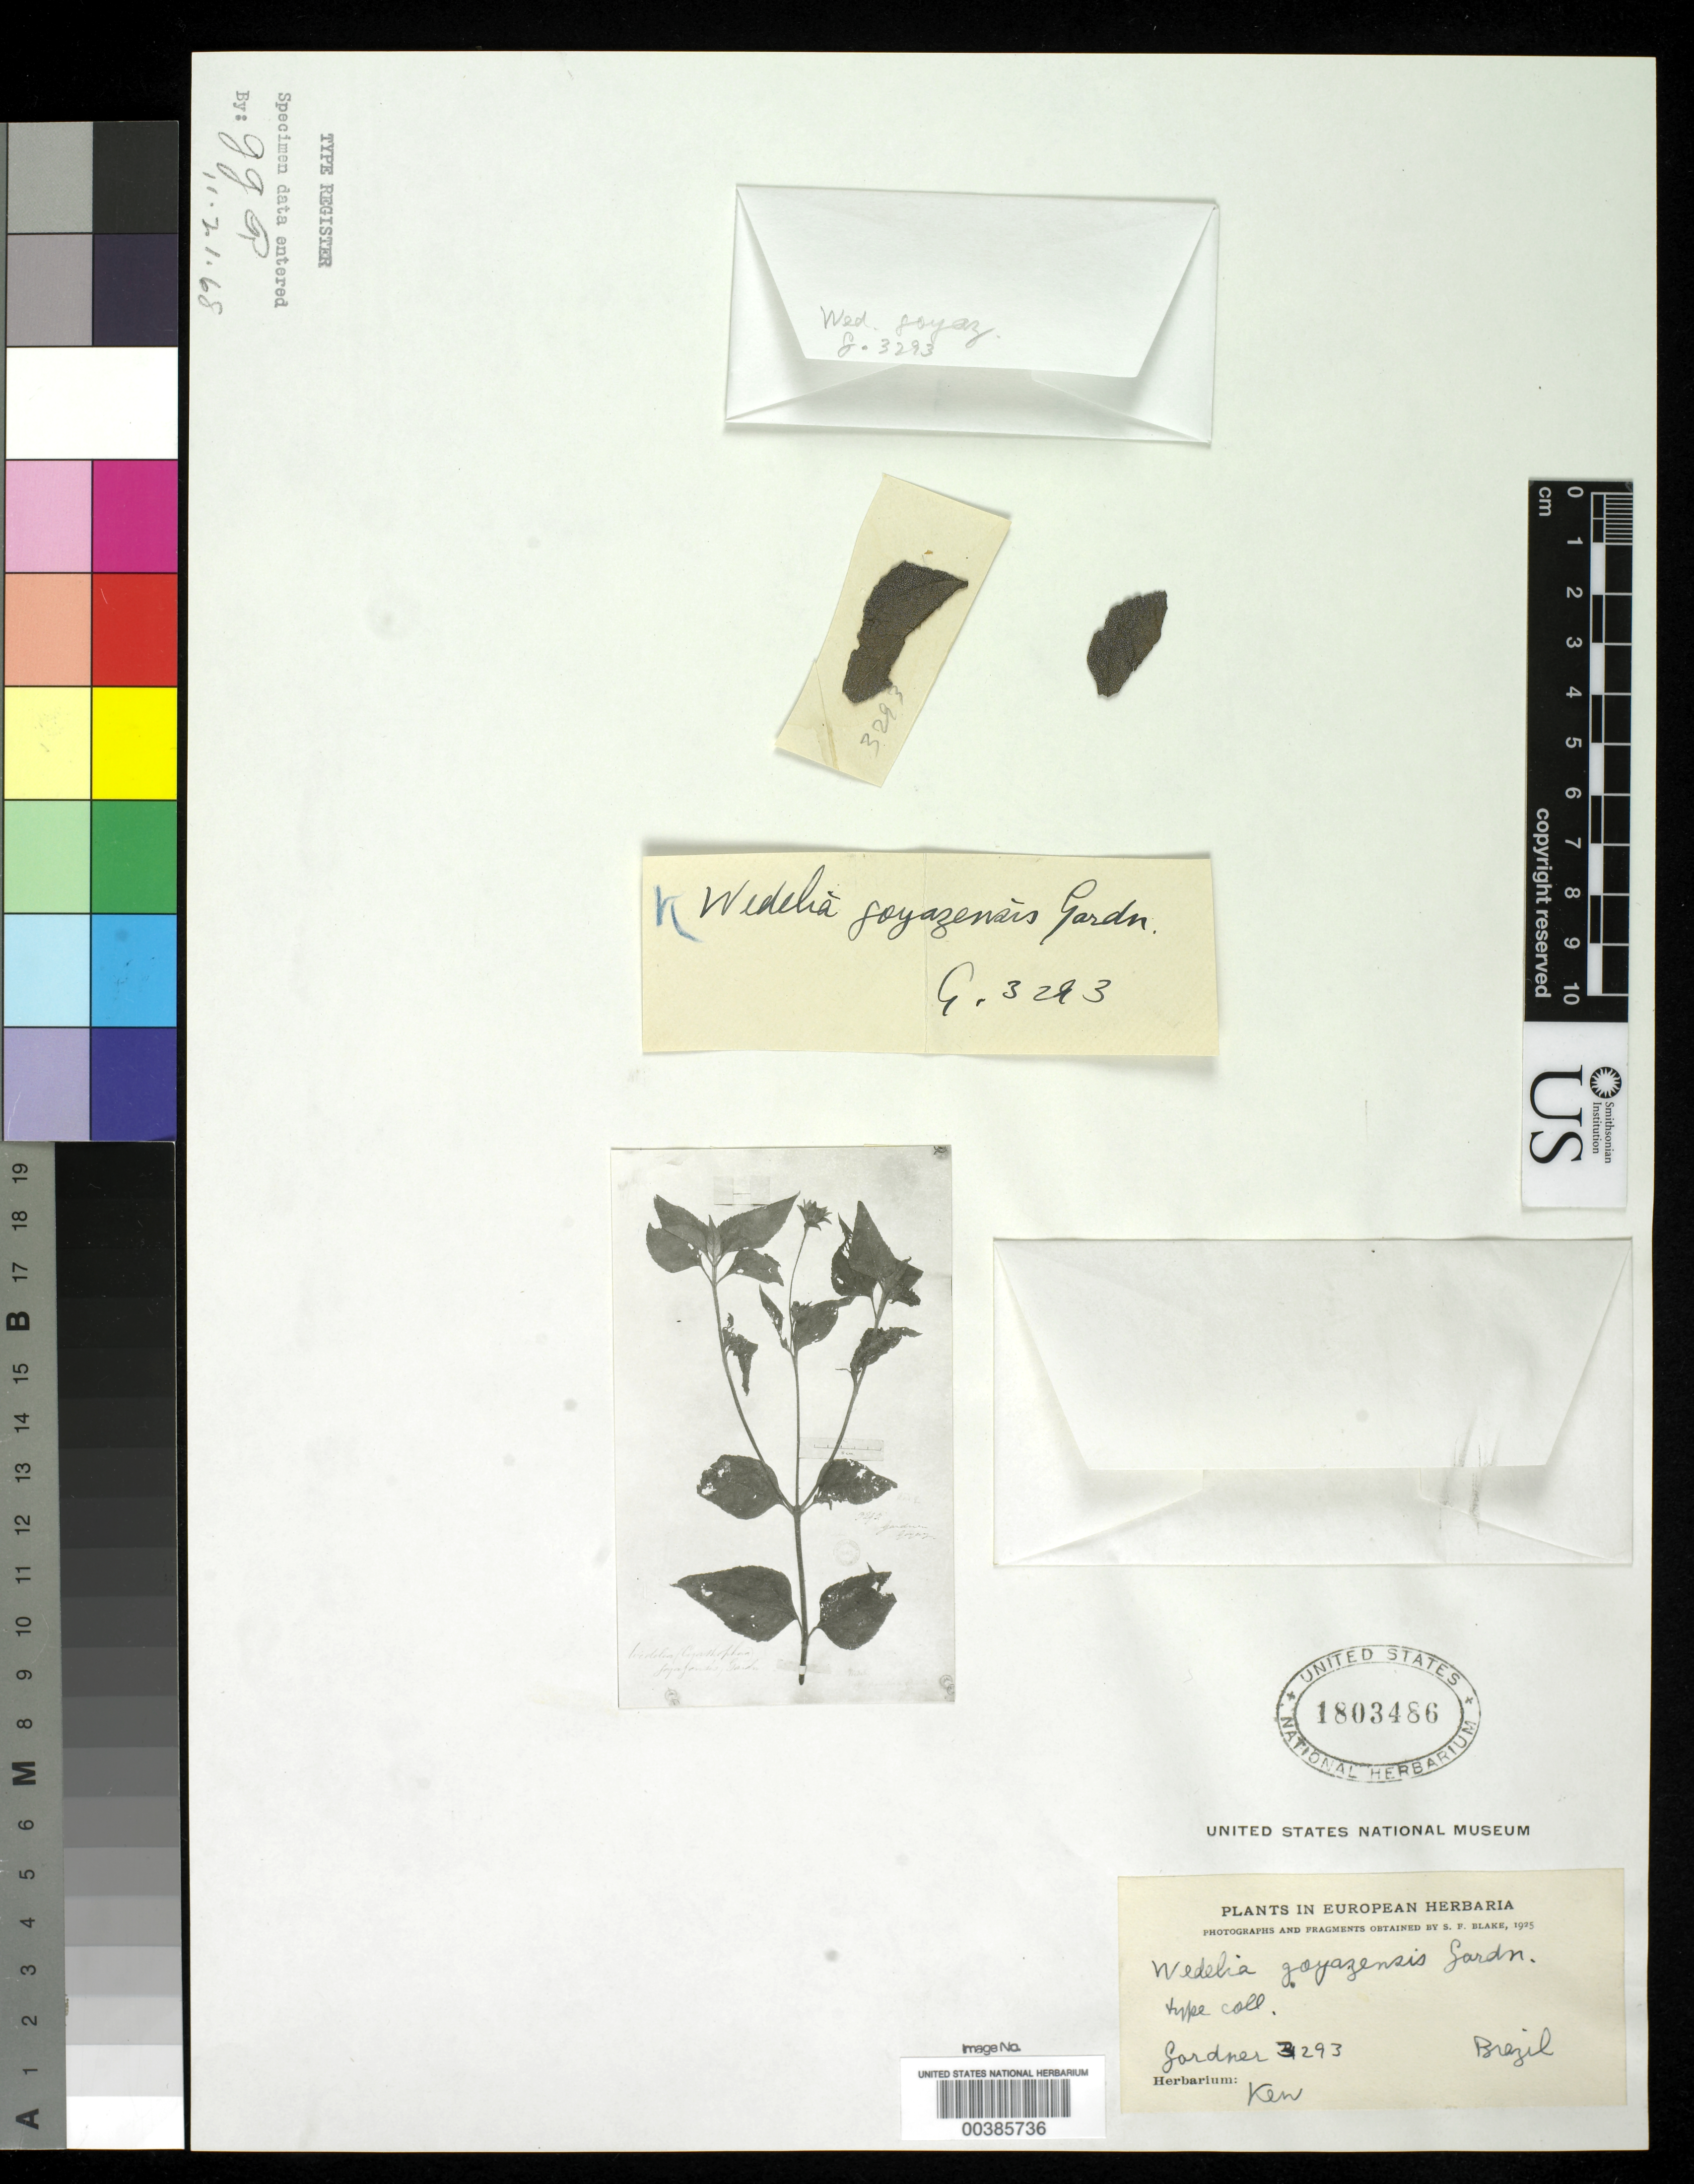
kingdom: Plantae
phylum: Tracheophyta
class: Magnoliopsida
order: Asterales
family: Asteraceae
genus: Wedelia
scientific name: Wedelia goyazensis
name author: Gardner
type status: Type Fragment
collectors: G. Gardner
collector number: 3293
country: Brazil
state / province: Goiás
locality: Inter Porto Imperial et Lunie, ad flum Tocantins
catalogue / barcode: US 1803486